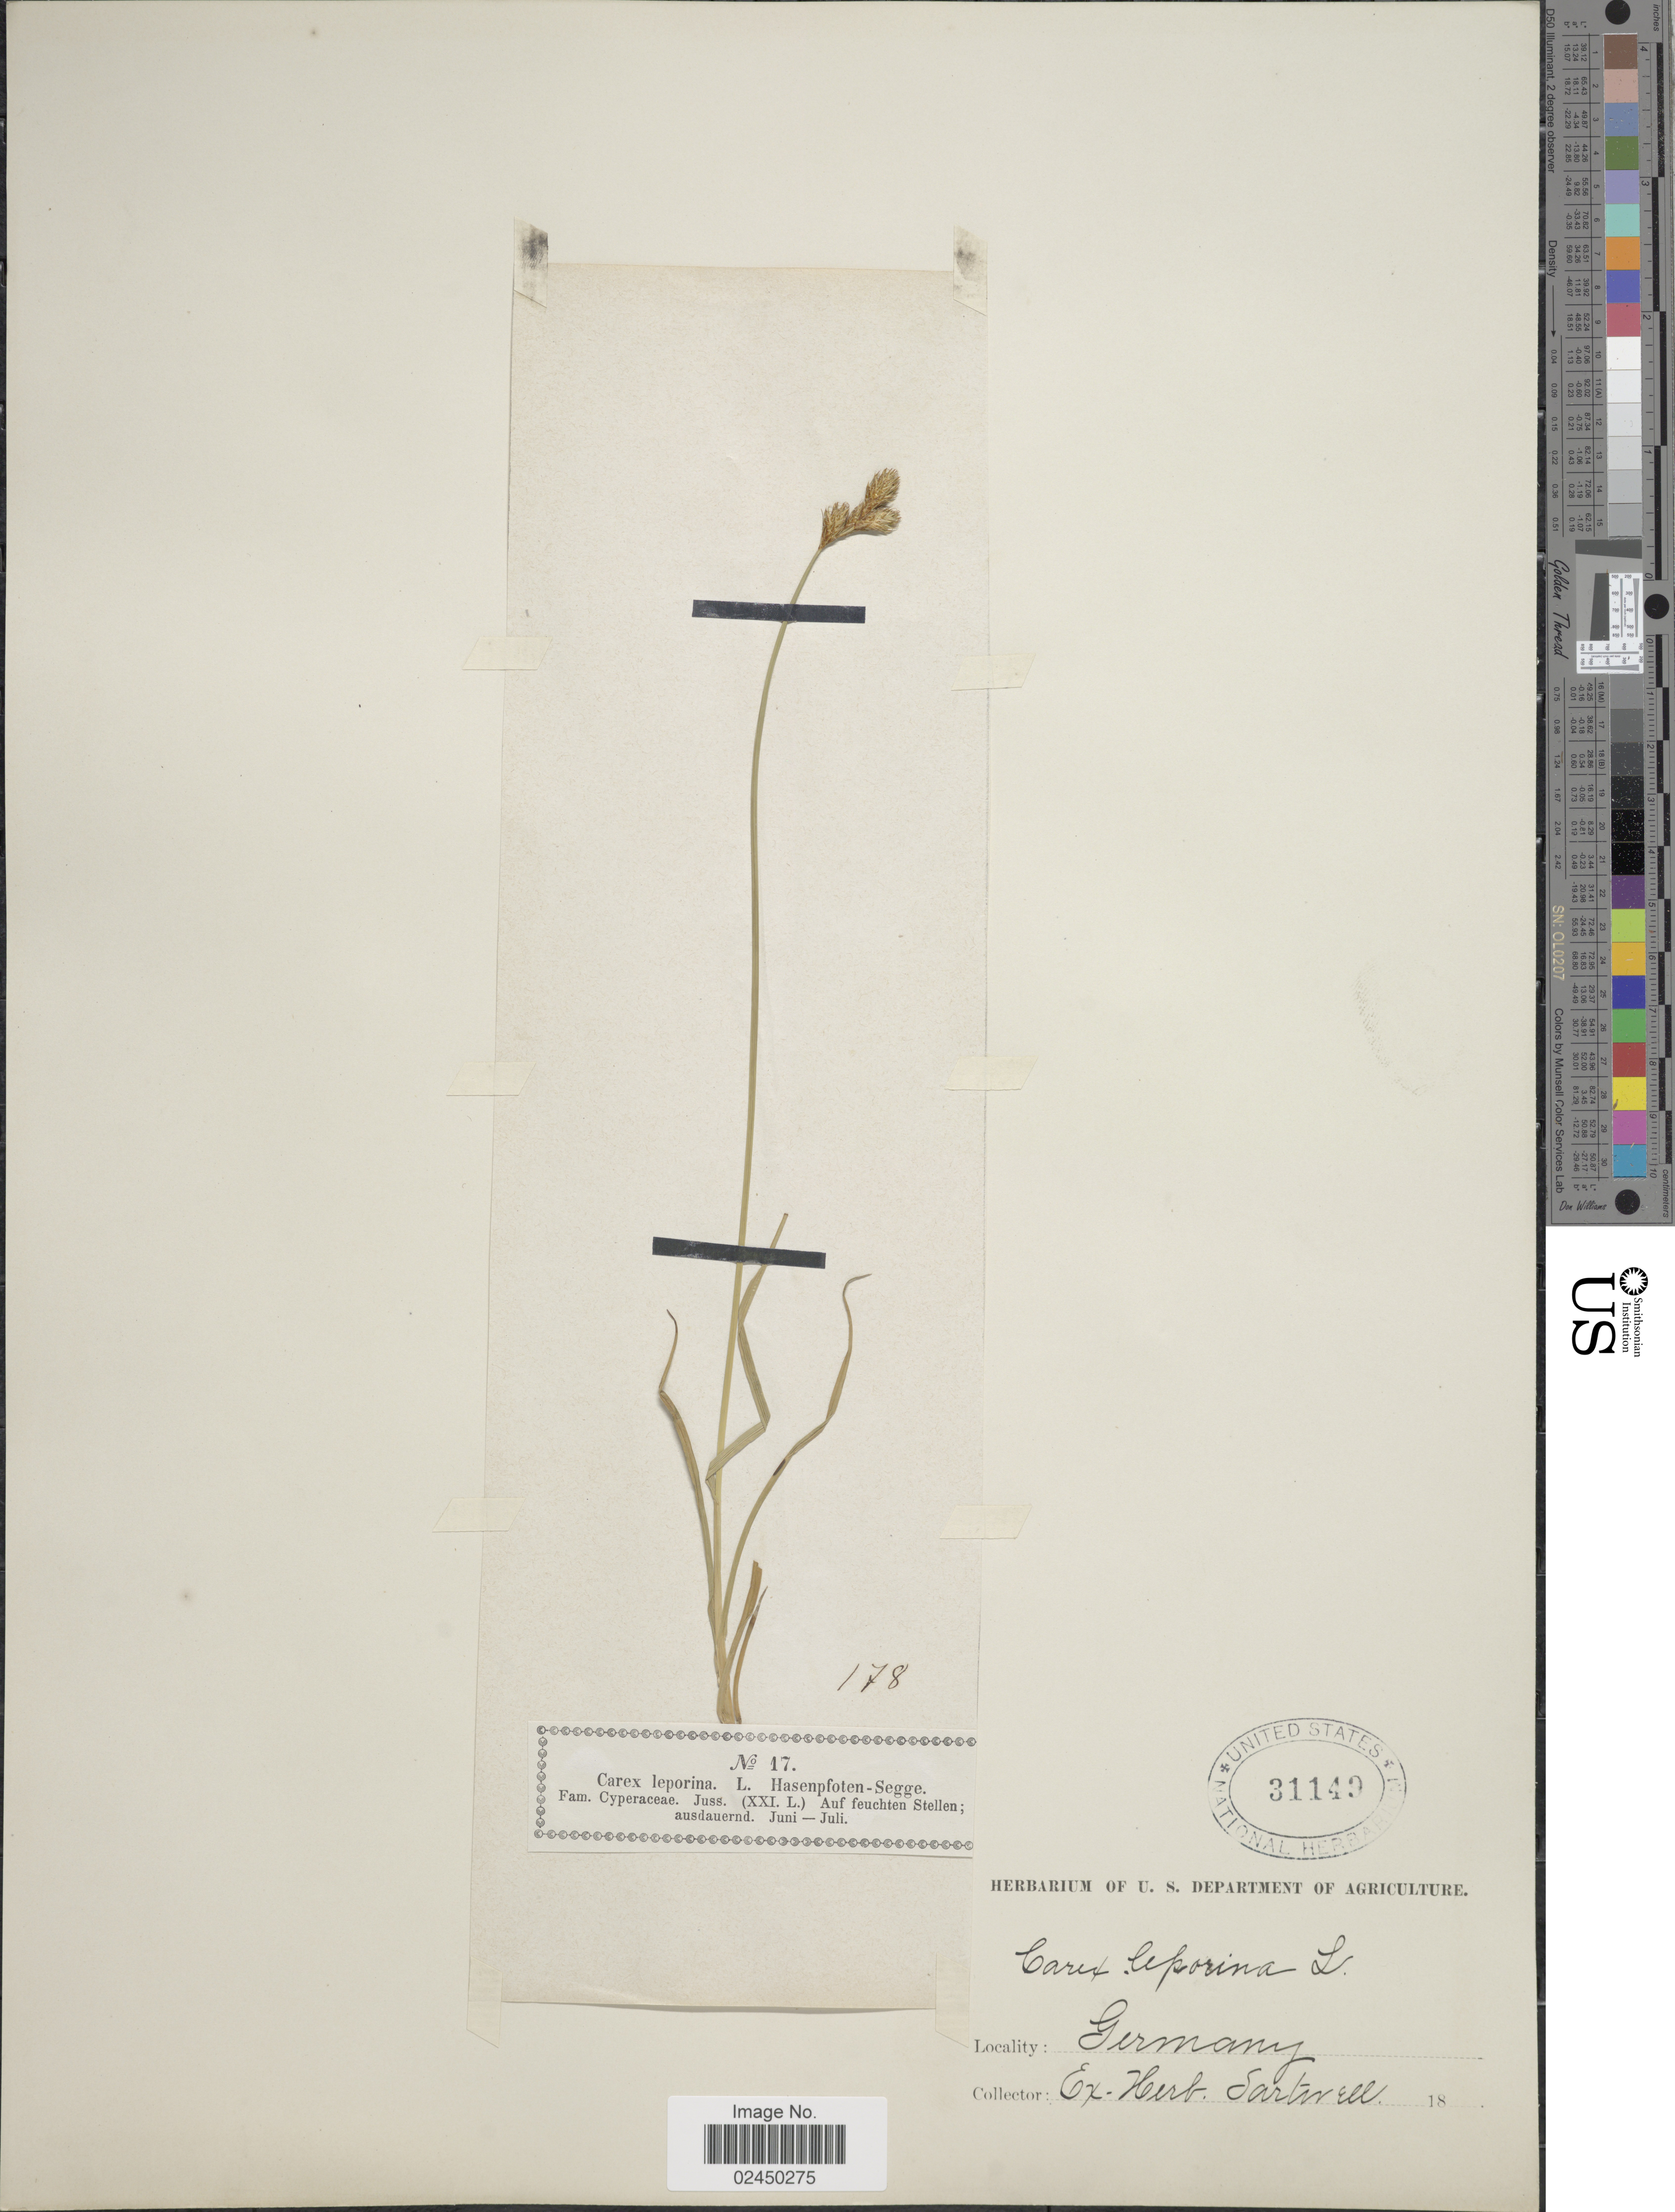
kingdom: Plantae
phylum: Tracheophyta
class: Liliopsida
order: Poales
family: Cyperaceae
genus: Carex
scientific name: Carex leporina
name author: L.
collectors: ex herb. Sartwell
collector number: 17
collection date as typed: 18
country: Germany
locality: Auf feuchten Stellen, ausdauernd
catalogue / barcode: US 31149